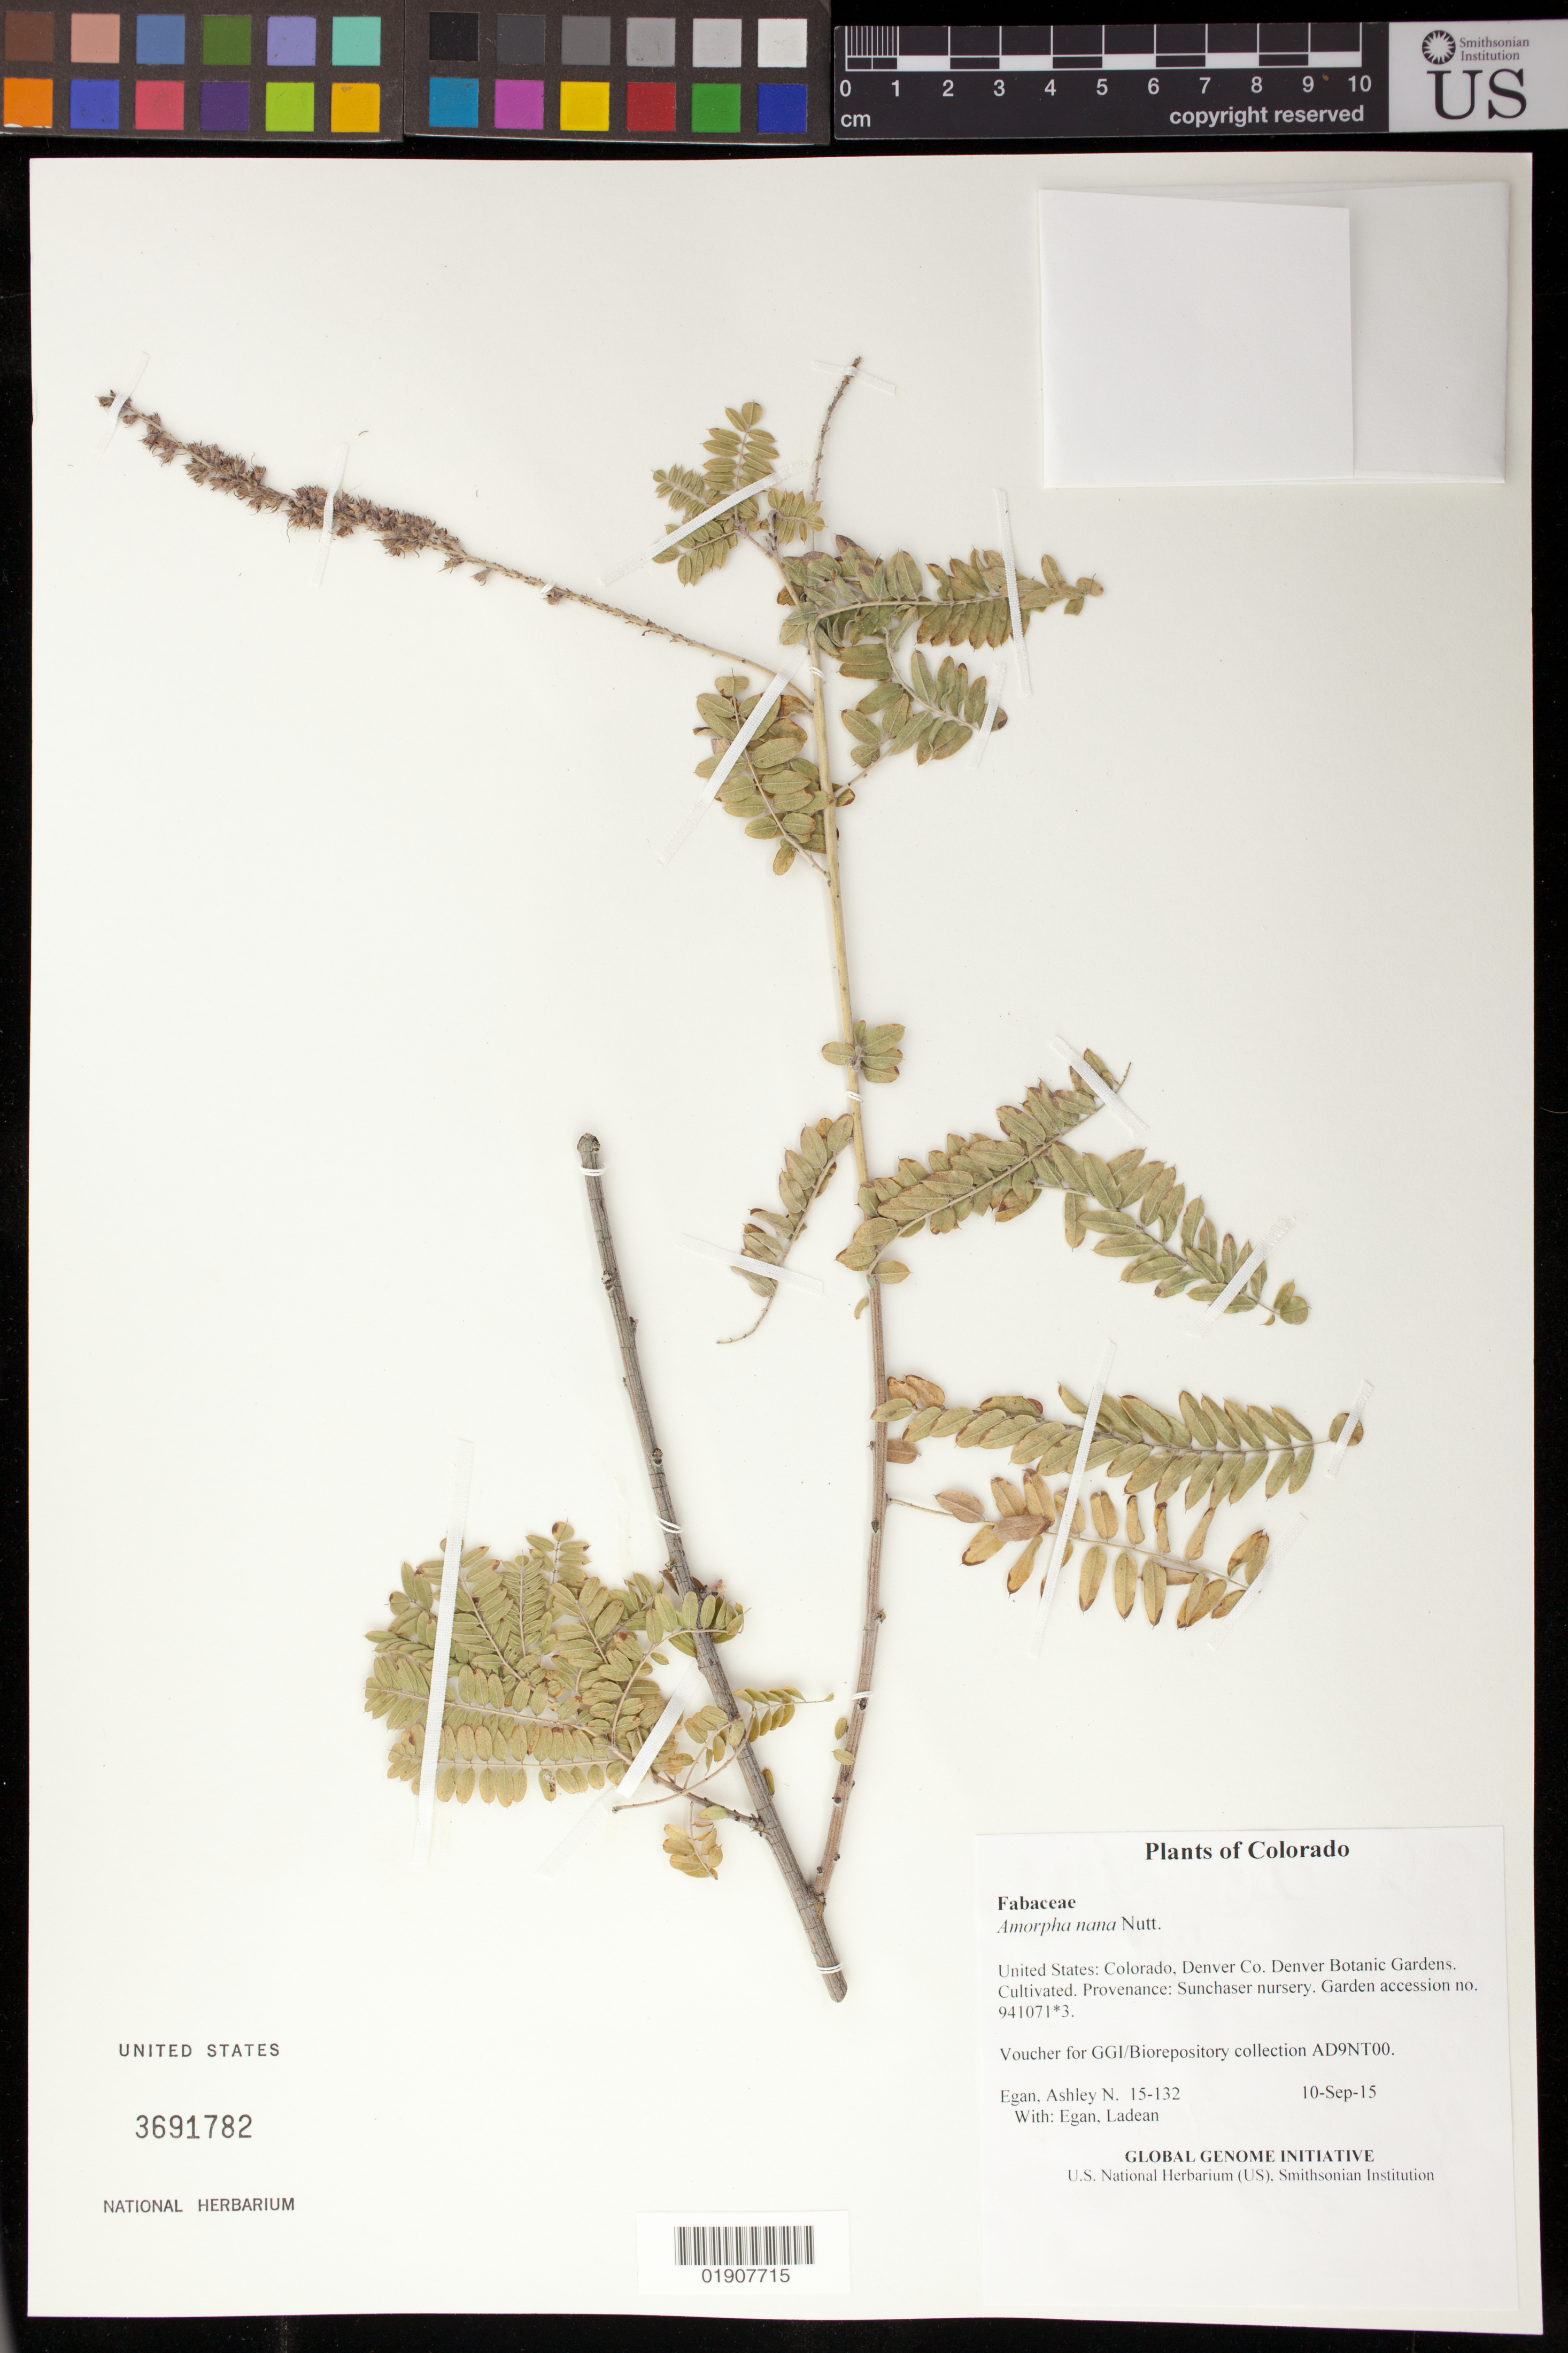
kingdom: Plantae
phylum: Tracheophyta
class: Magnoliopsida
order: Fabales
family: Fabaceae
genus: Amorpha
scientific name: Amorpha nana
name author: C. Fraser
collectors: A. N. Egan & L. Egan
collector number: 15-132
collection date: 2015-09-10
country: United States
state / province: Colorado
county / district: Denver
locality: Denver Botanic Gardens. Cultivated. Provenance: Sunchaser nursery. Garden accession no. 941071.3.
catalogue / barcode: US 3691782